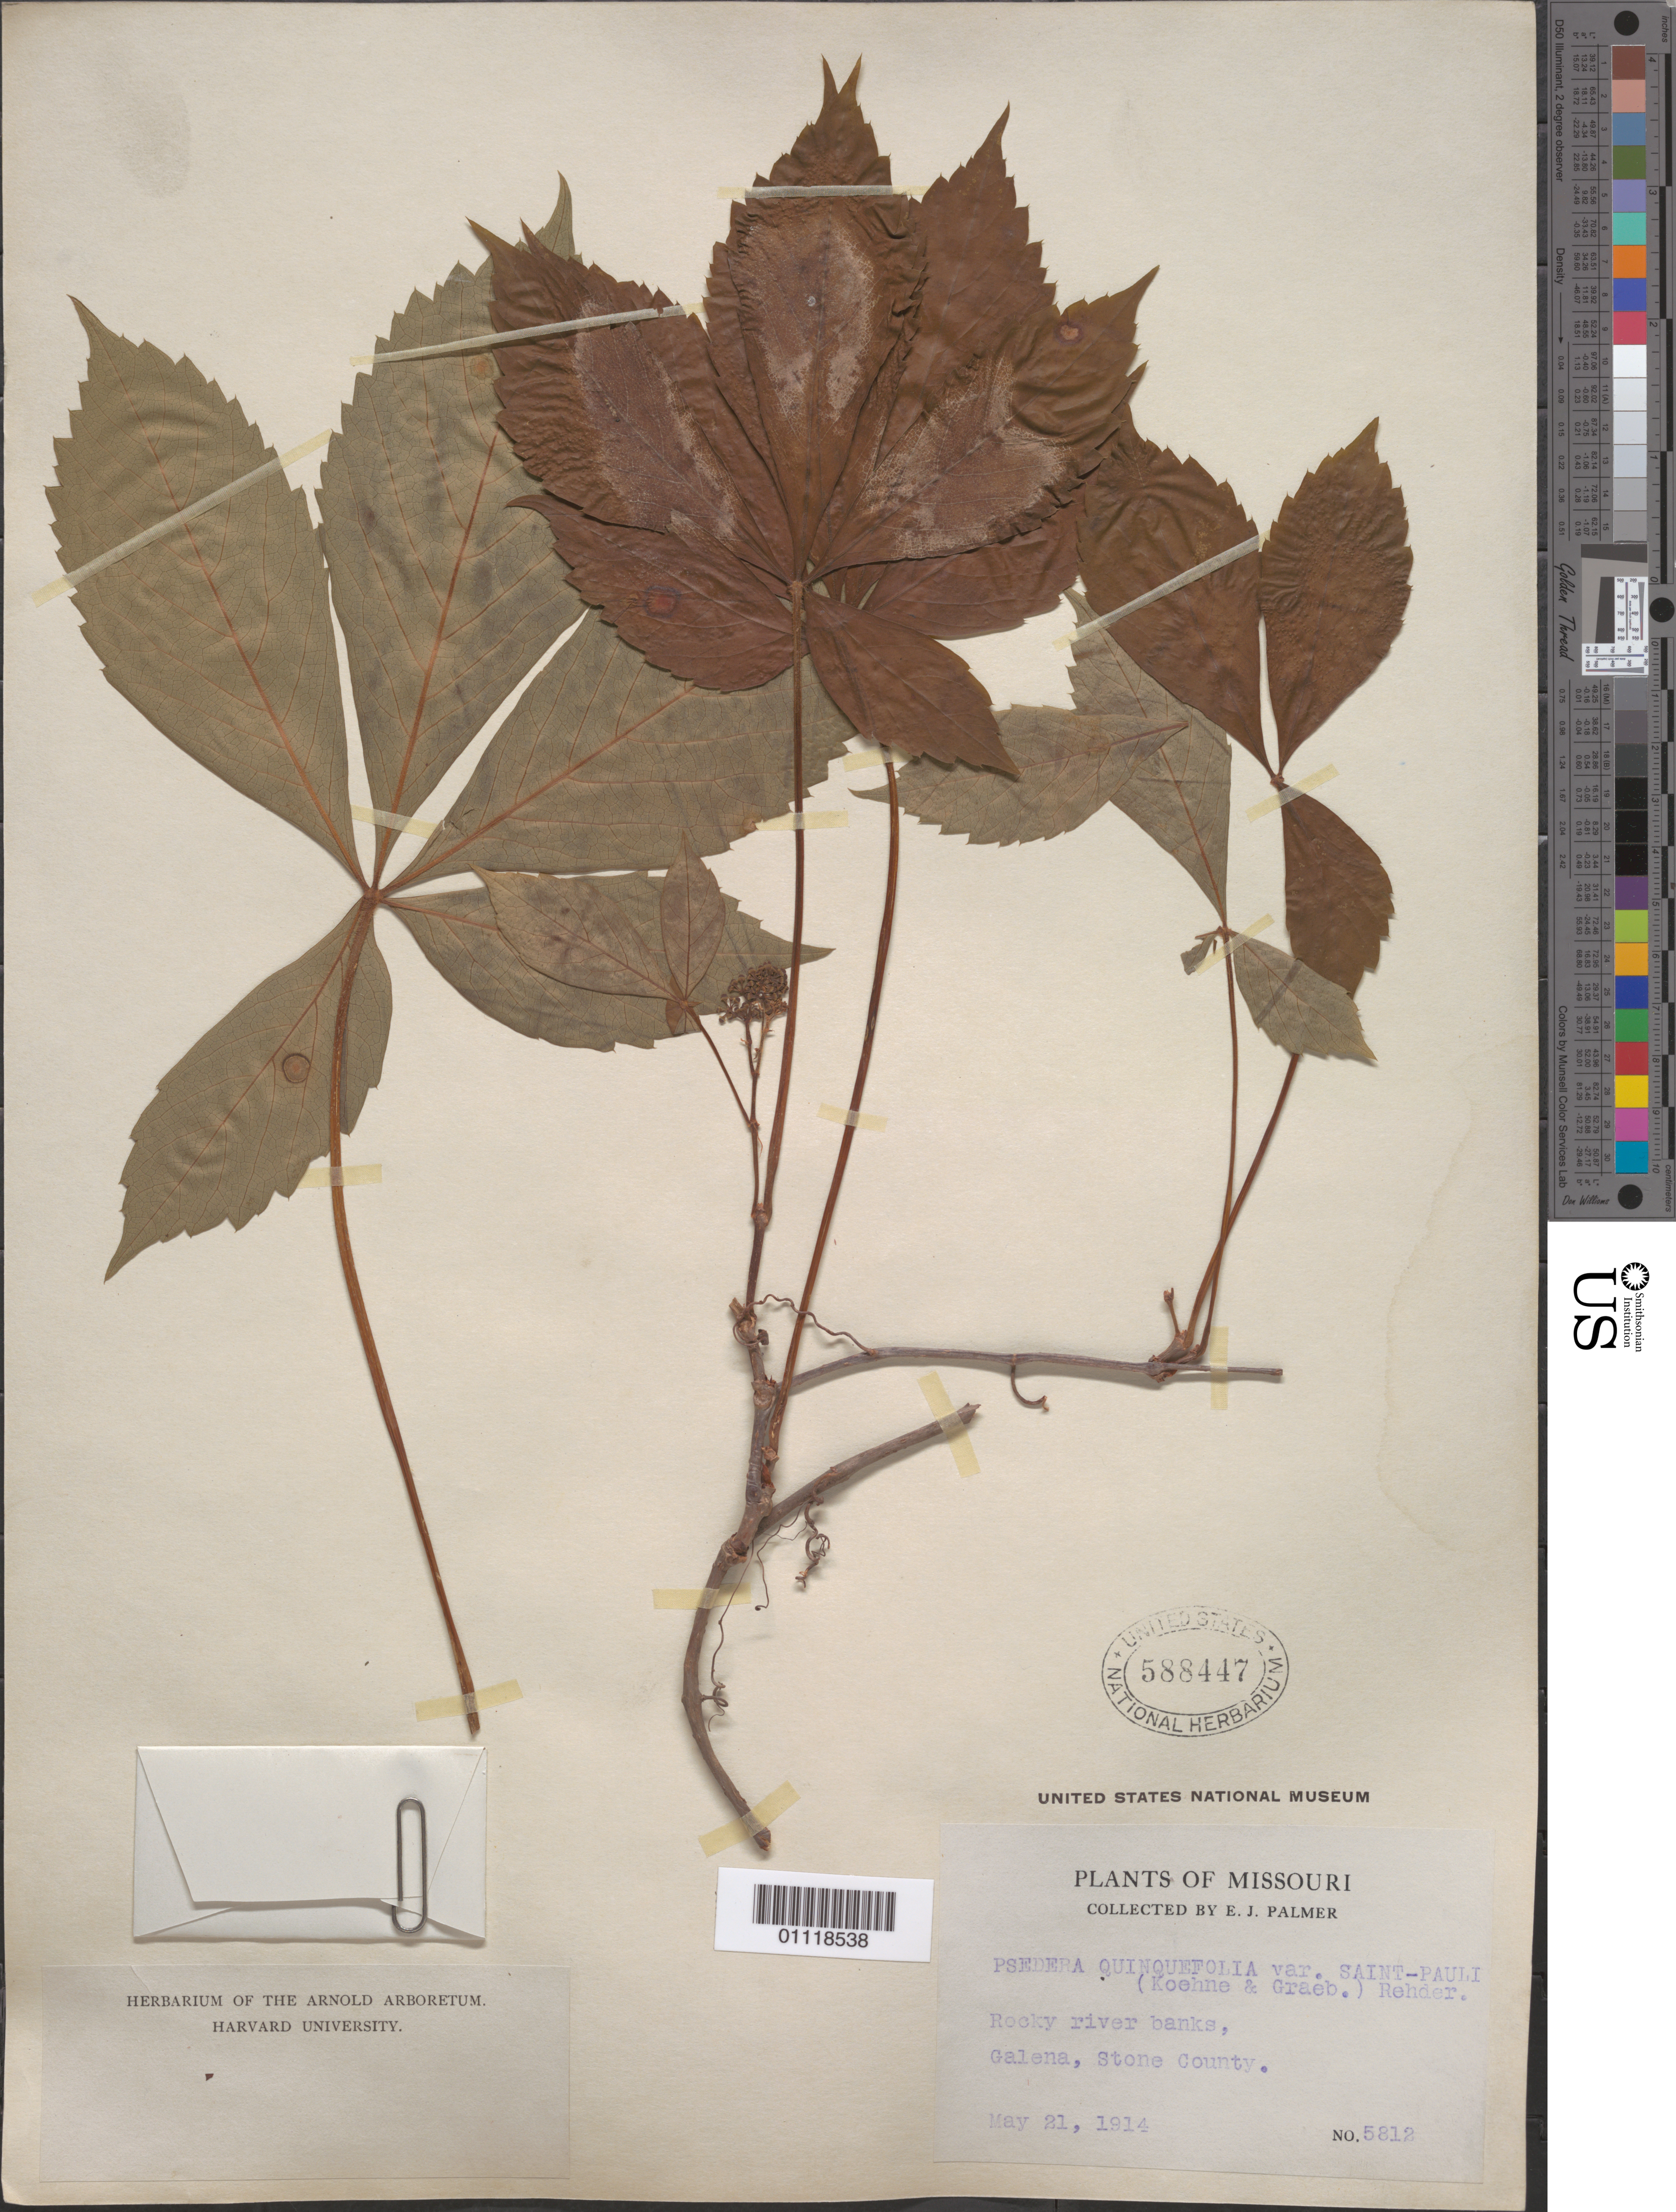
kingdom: Plantae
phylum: Tracheophyta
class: Magnoliopsida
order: Vitales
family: Vitaceae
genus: Parthenocissus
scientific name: Parthenocissus quinquefolia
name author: (L.) Planch.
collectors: E. J. Palmer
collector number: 5812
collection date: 1914-05-21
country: United States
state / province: Missouri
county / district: Stone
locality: Galena.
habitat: Rocky river banks.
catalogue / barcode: US 588447